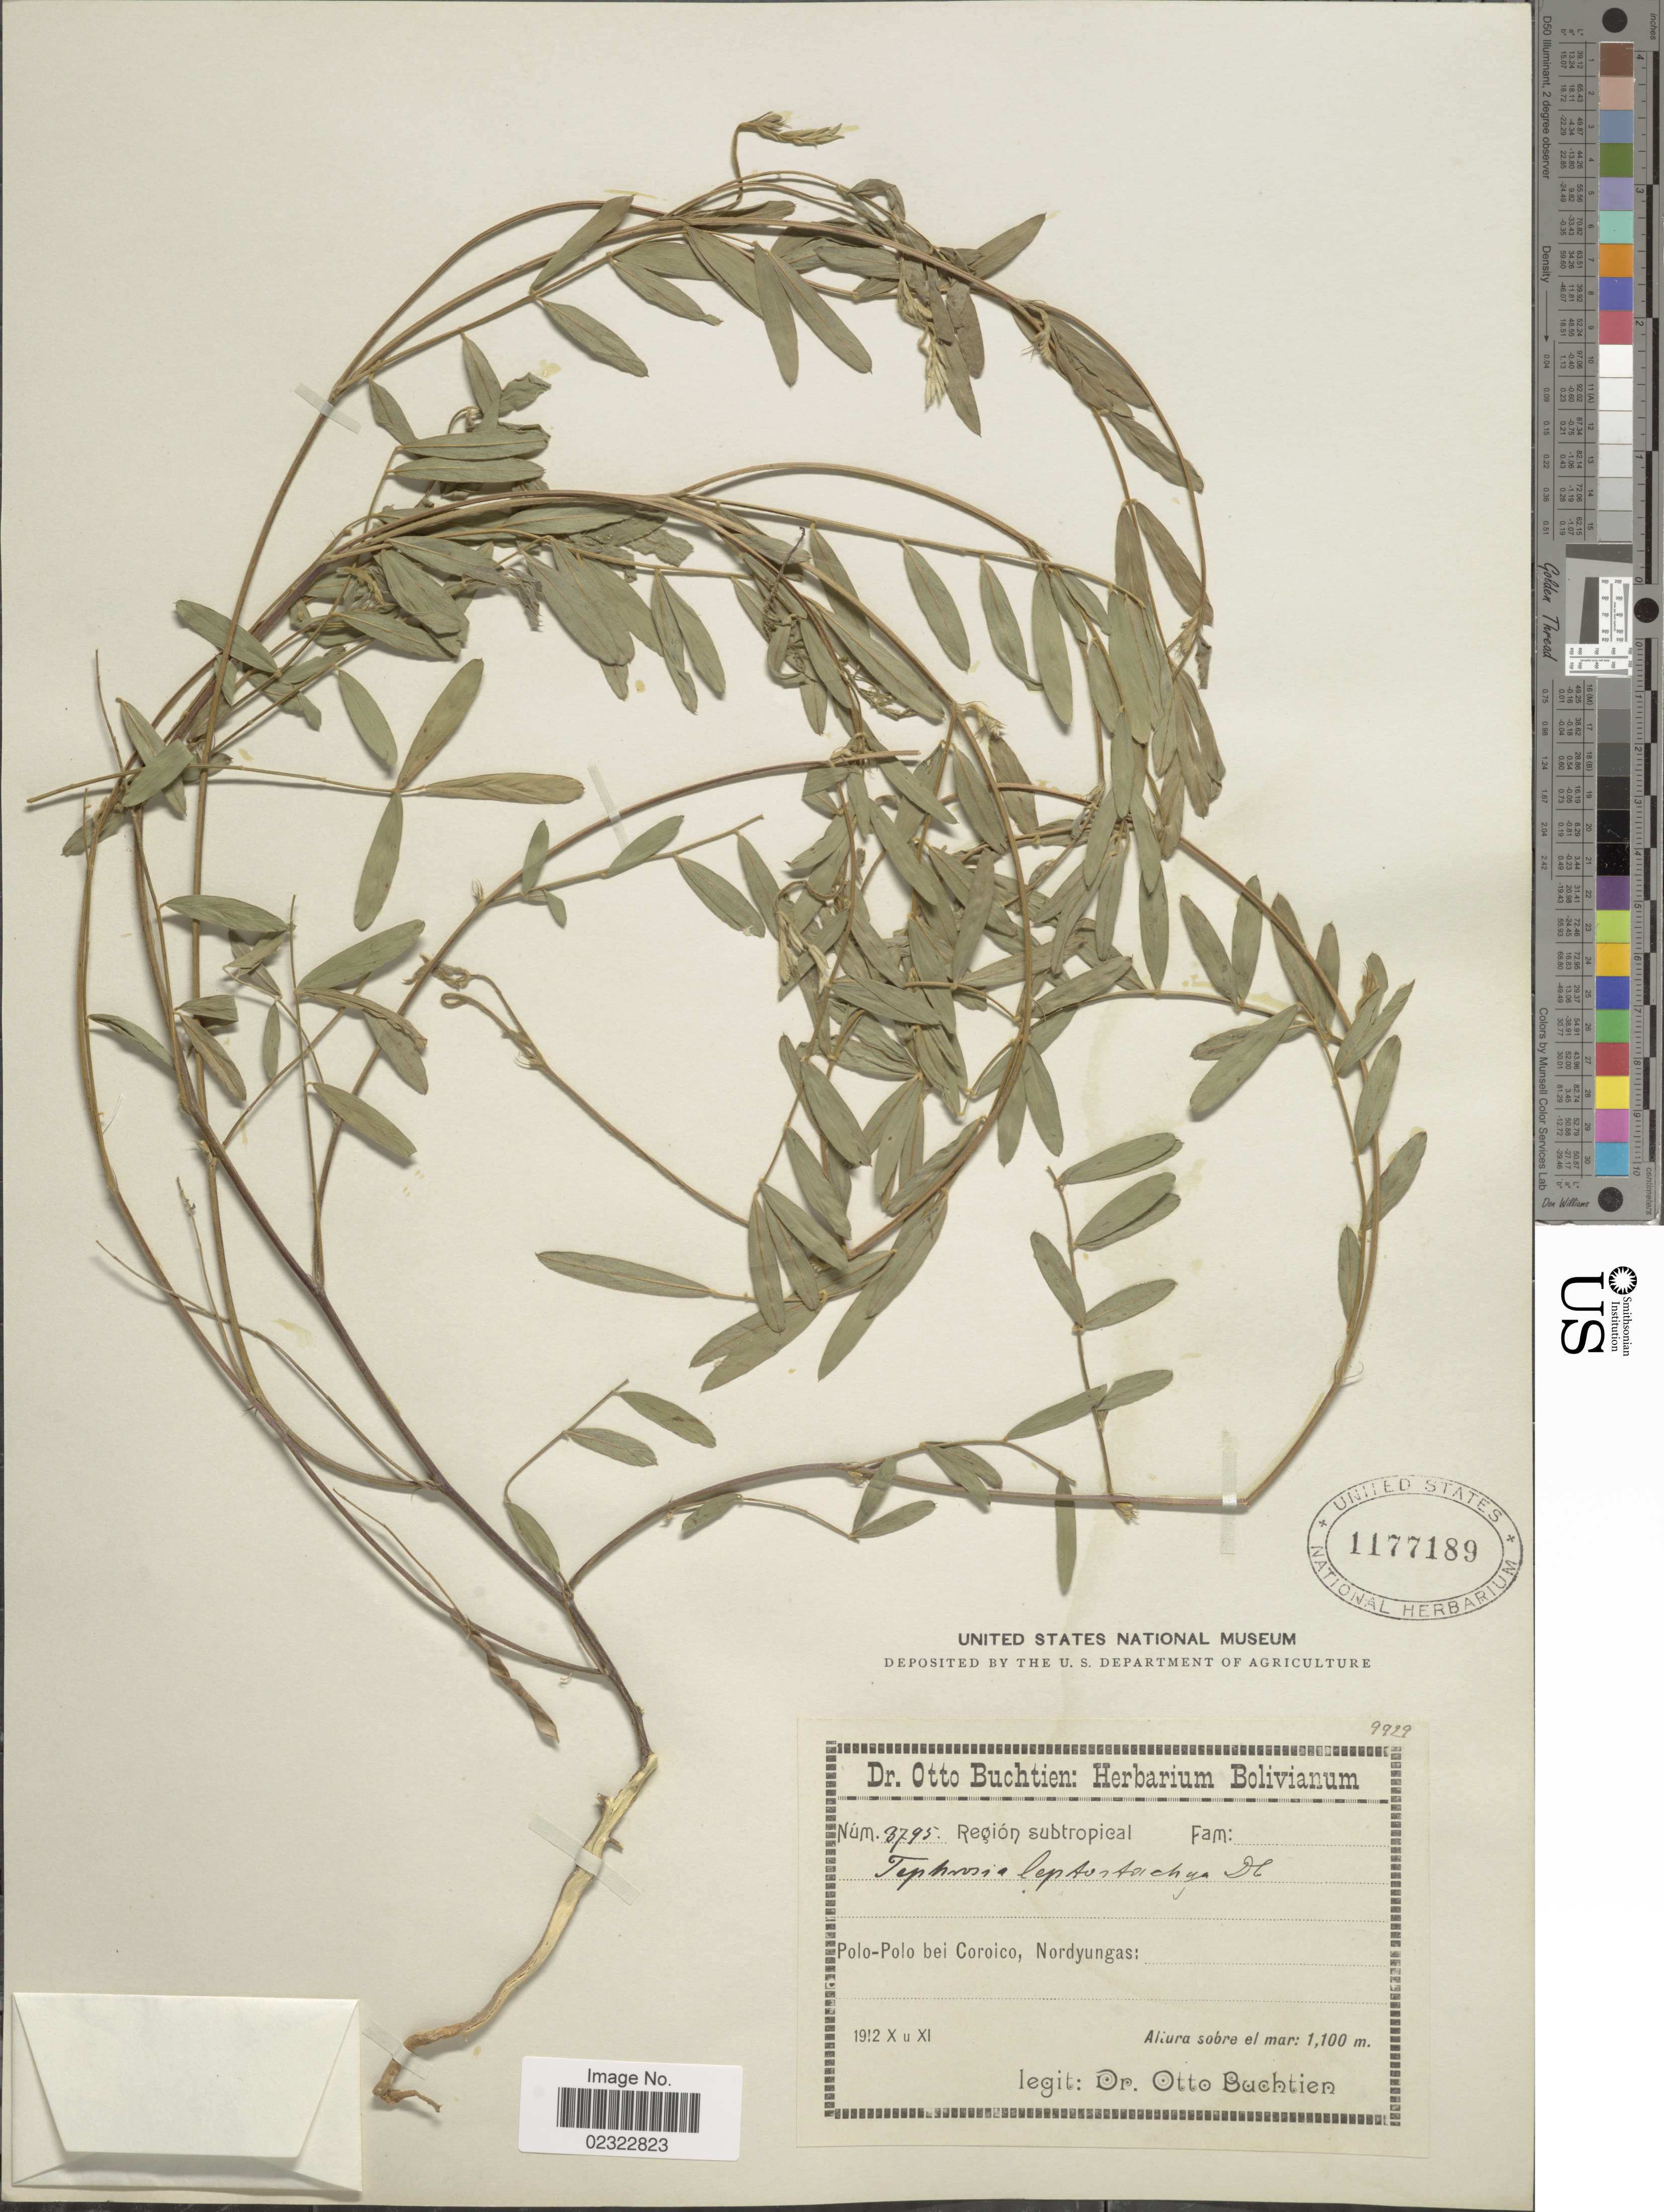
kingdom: Plantae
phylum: Tracheophyta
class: Magnoliopsida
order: Fabales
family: Fabaceae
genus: Tephrosia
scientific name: Tephrosia leptostachya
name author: DC.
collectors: O. Buchtien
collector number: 3795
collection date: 1912-10/1912-11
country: Bolivia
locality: Polo-Polo bei Coroico, Nordyungas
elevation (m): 1100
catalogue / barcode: US 1177189